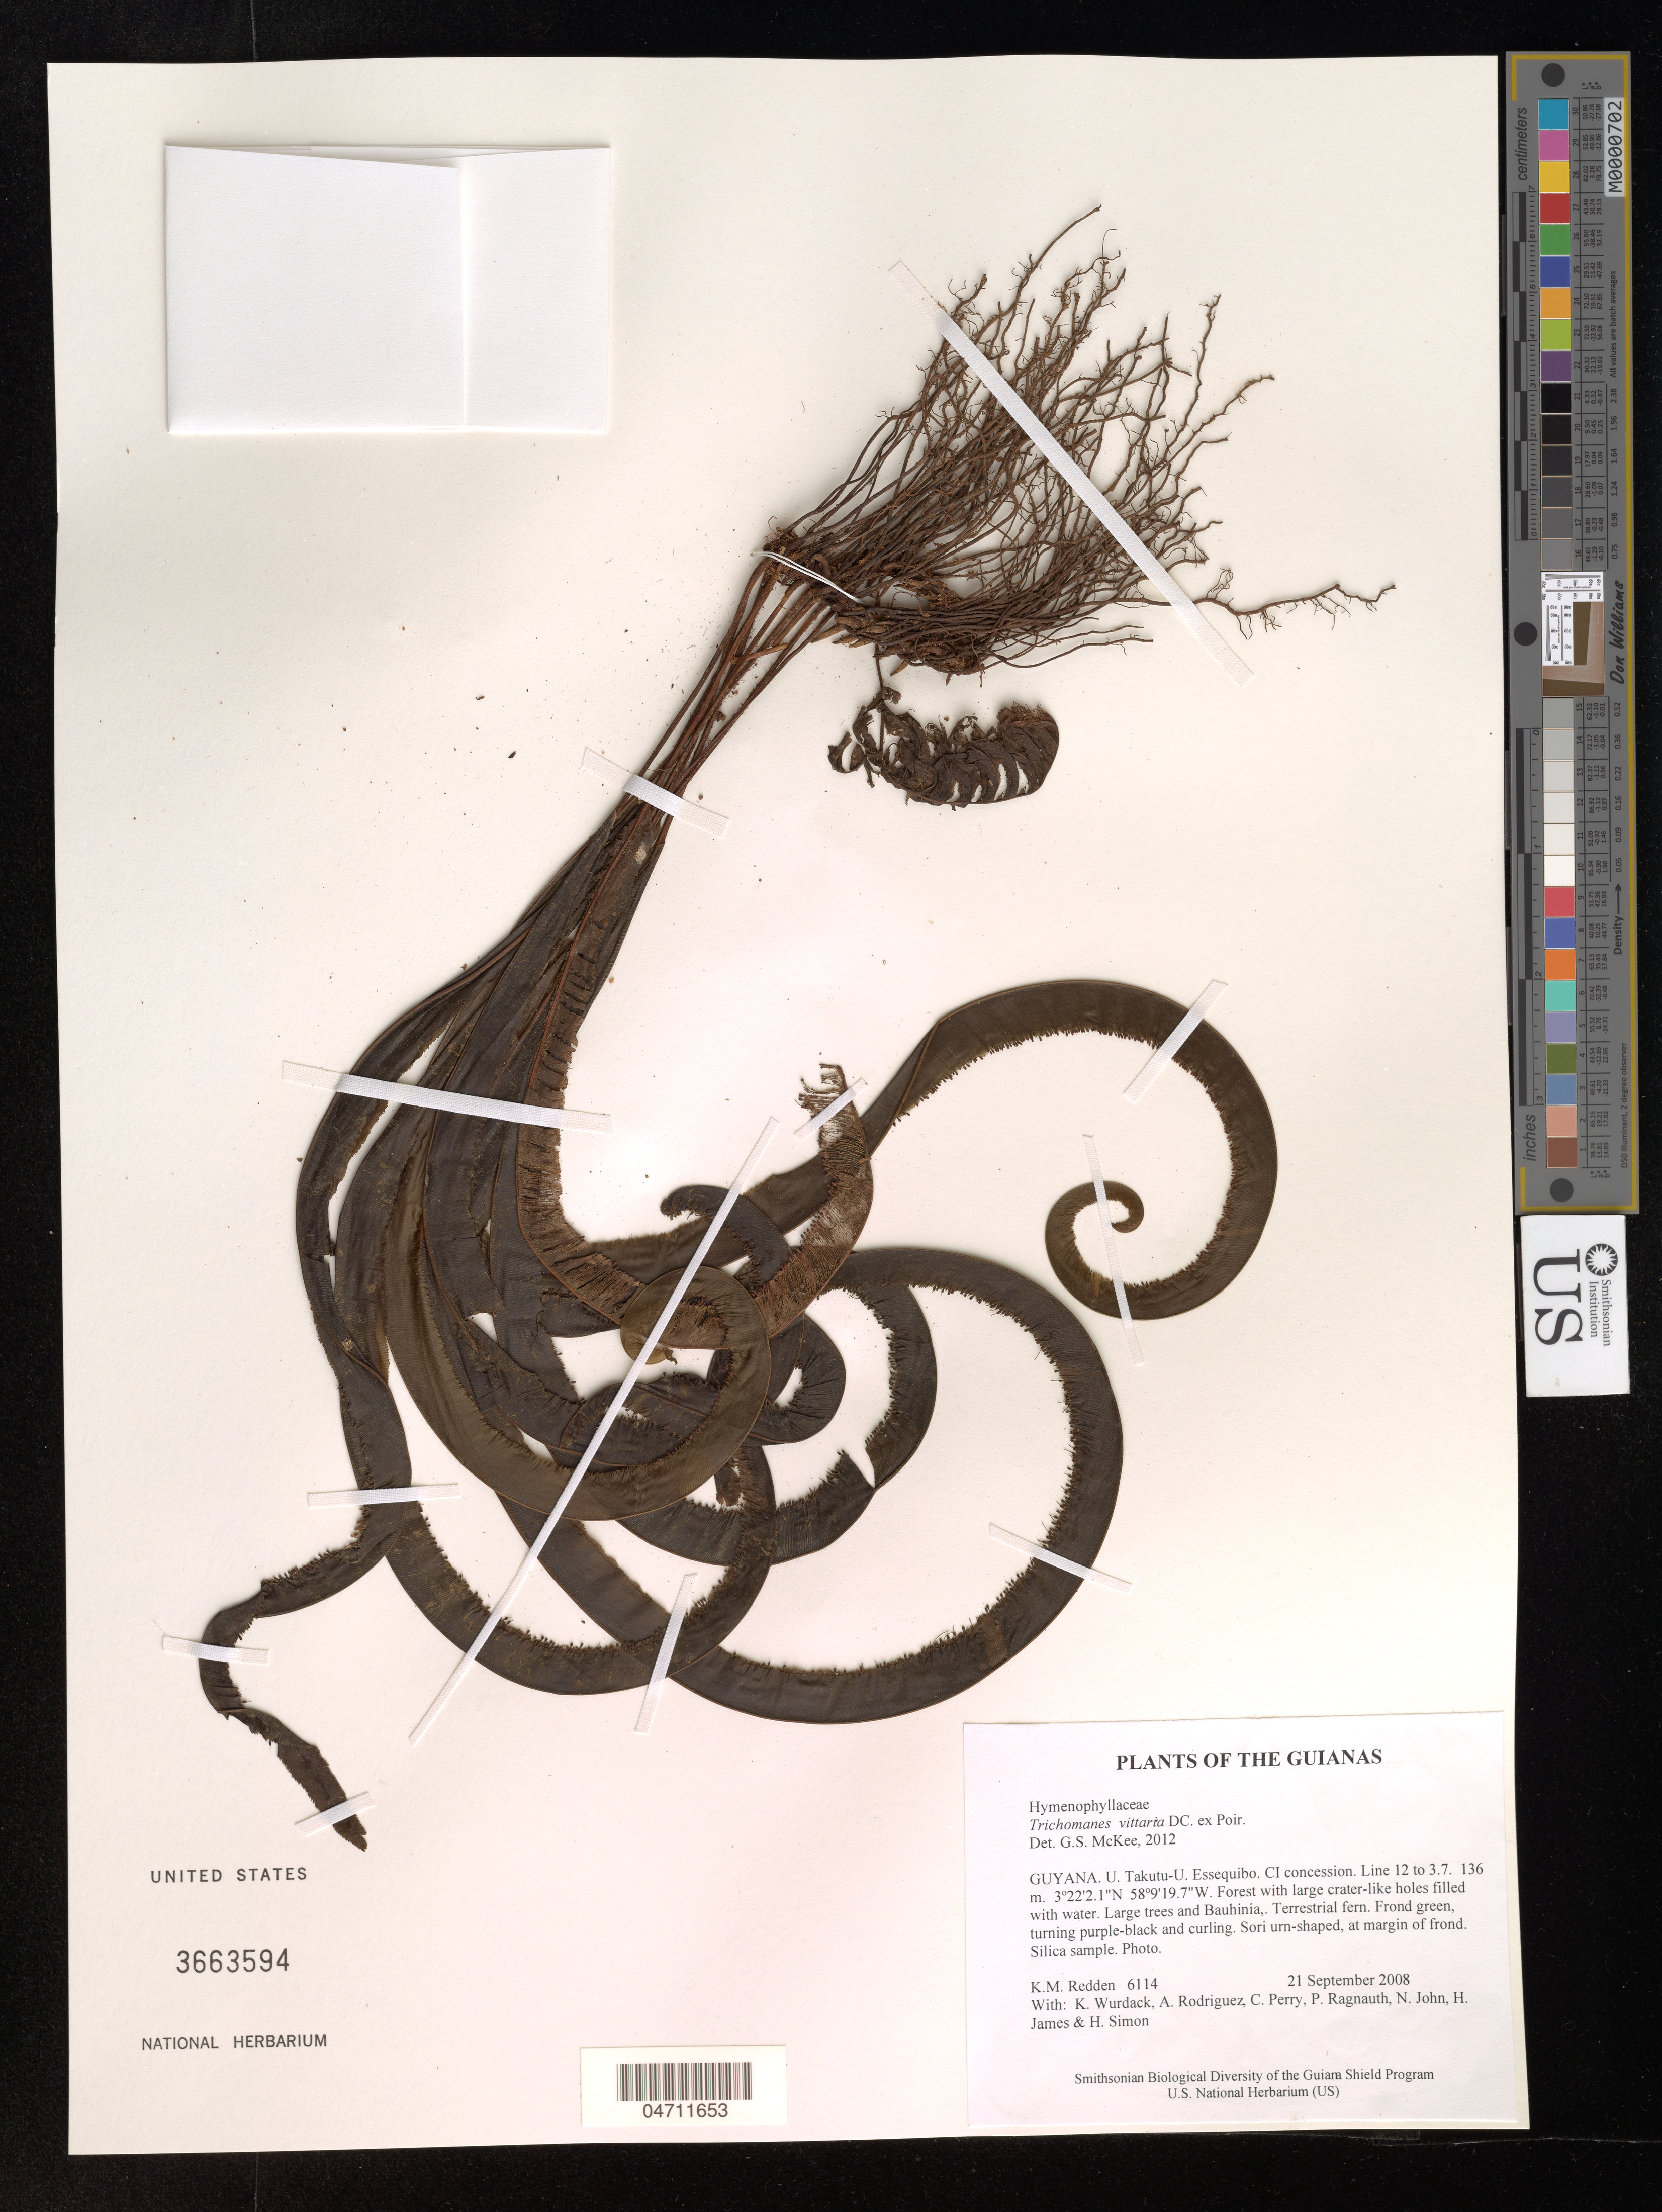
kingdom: Plantae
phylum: Tracheophyta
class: Polypodiopsida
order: Hymenophyllales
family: Hymenophyllaceae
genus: Trichomanes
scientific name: Trichomanes vittaria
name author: DC. ex Poir.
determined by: McKee, G. S., (US), NMNH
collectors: K. M. Redden, K. Wurdack, A. Rodriguez, C. Perry, P. Ragnauth, N. John, H. James & H. Simon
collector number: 6114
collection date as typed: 21 September 2008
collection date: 2008-09-21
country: Guyana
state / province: U. Takutu-U. Essequibo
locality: CI concession. Line 12 to 3.7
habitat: Forest with large crater-like holes filled with water. Large trees and Bauhinia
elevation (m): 136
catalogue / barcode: US 3663594